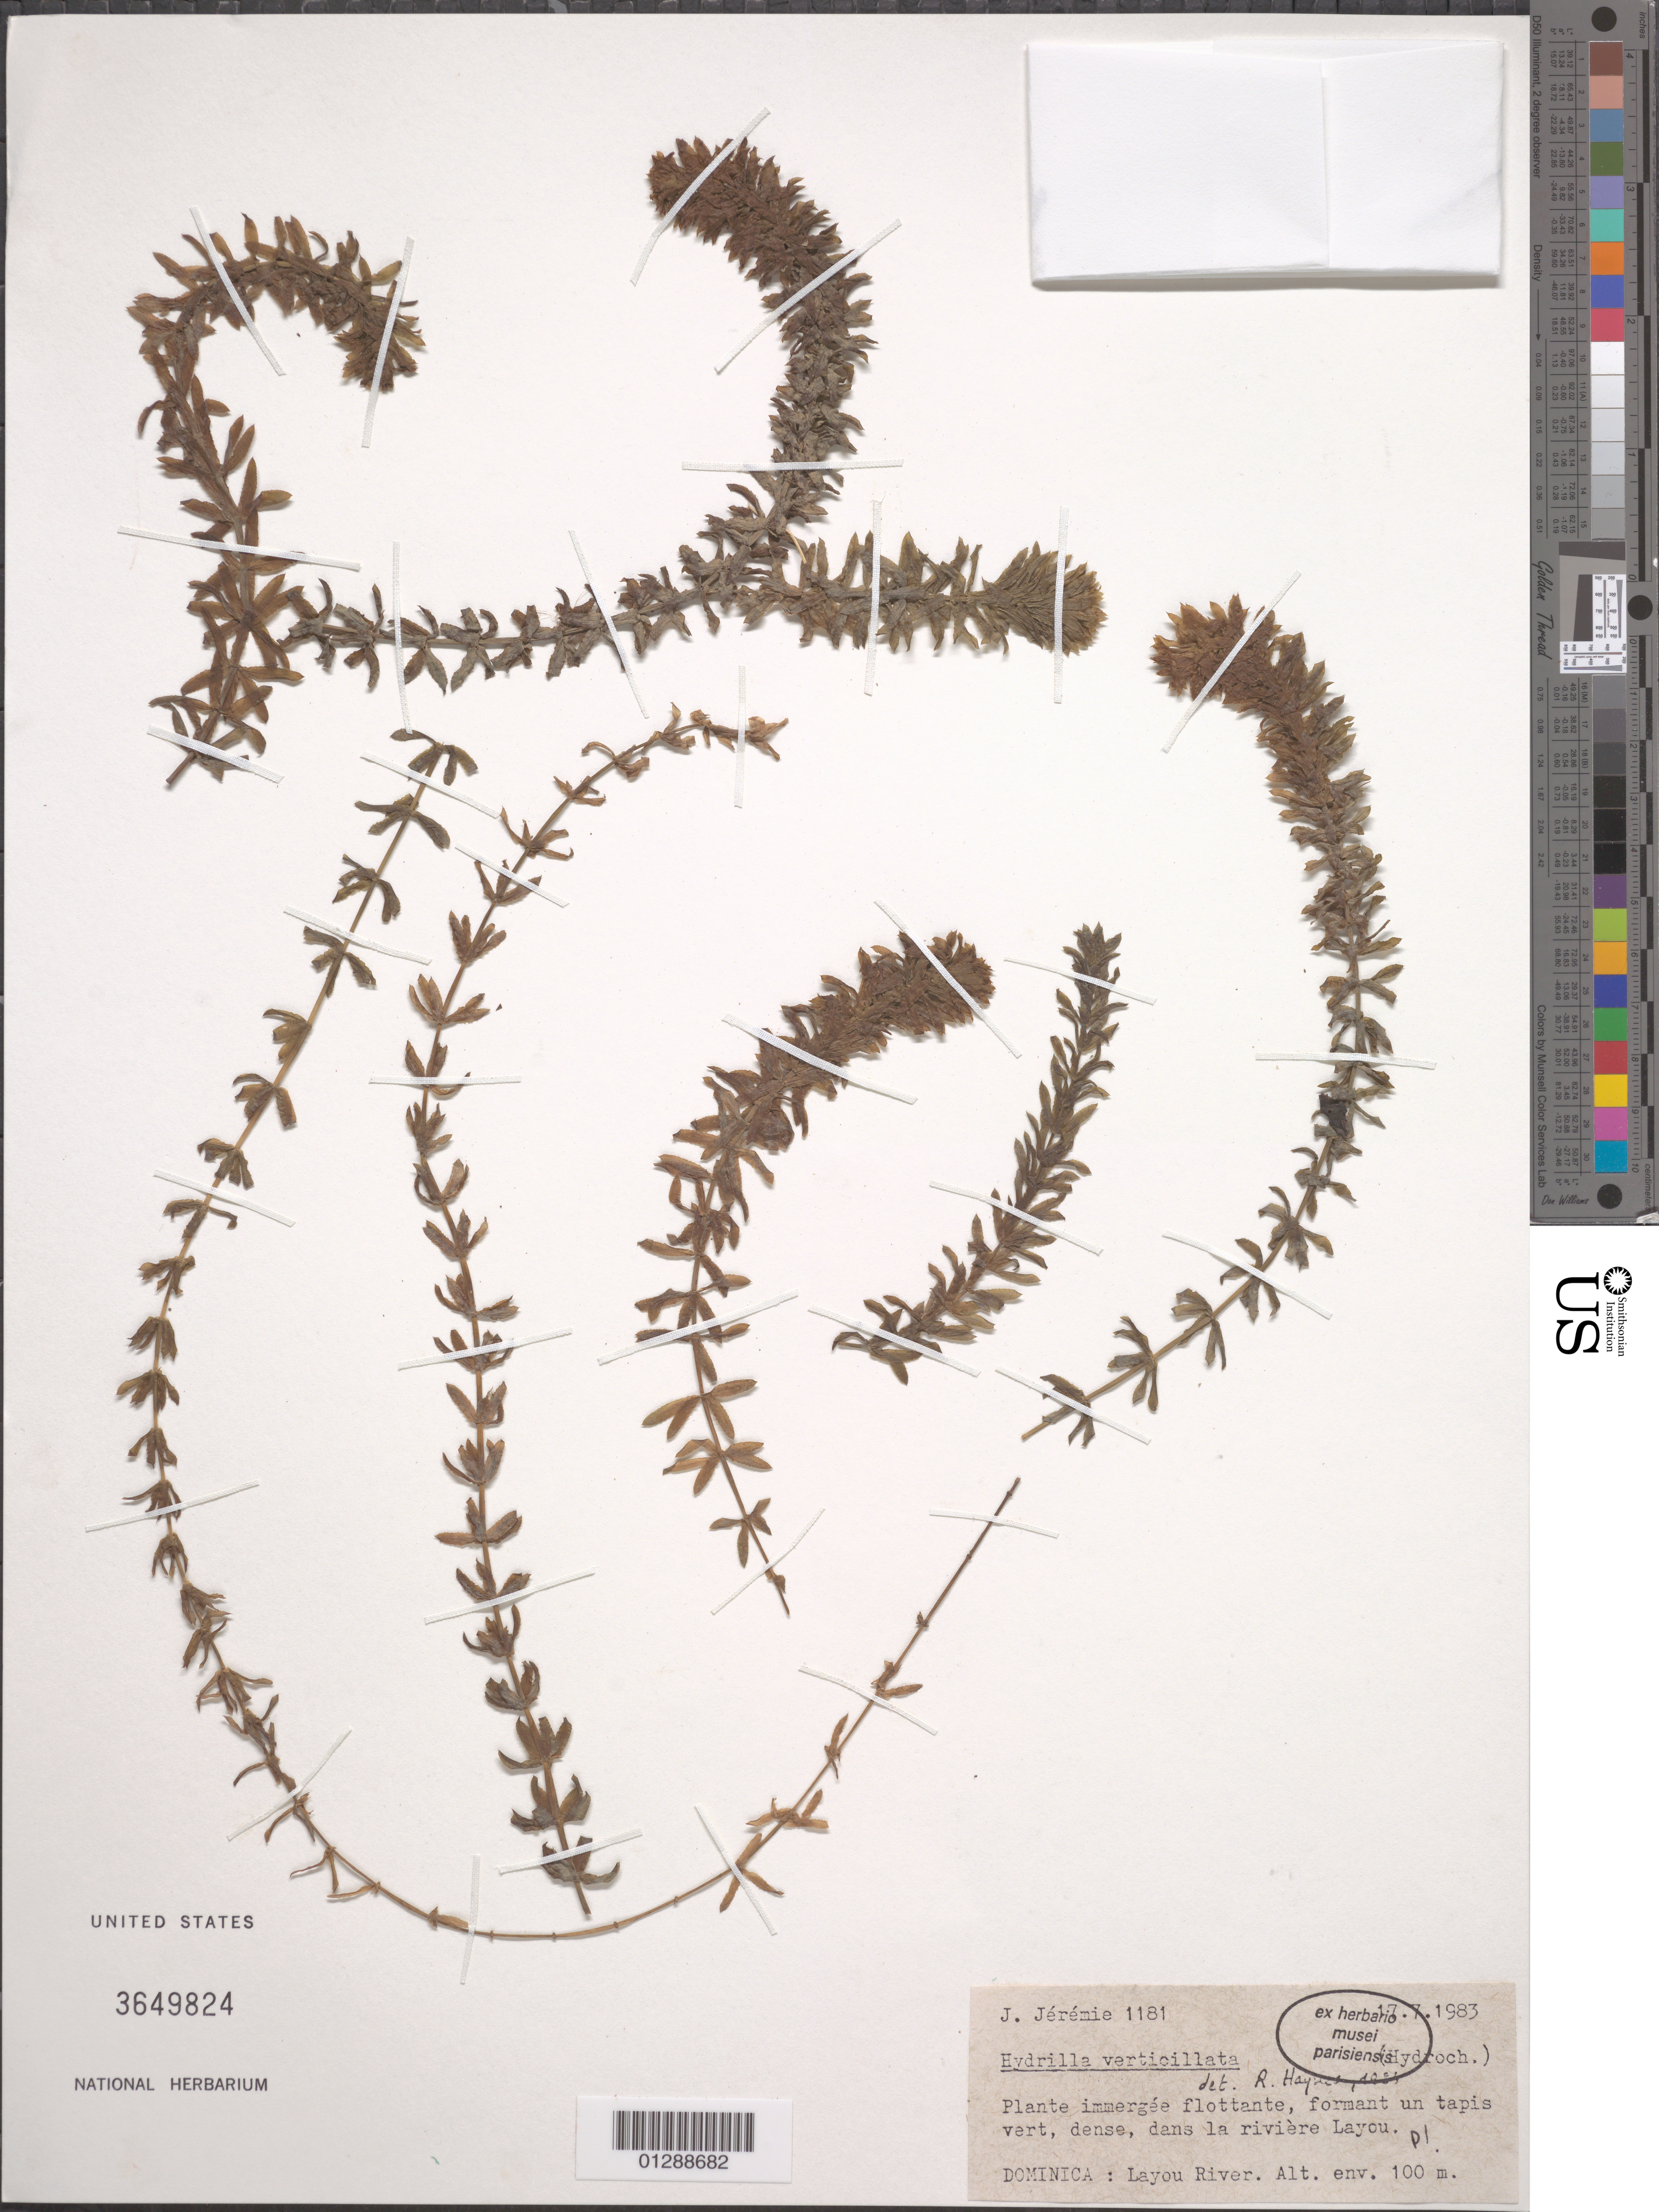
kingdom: Plantae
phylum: Tracheophyta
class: Liliopsida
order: Alismatales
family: Hydrocharitaceae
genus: Hydrilla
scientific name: Hydrilla verticillata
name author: (L. f.) Royle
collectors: J. Jérémie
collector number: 1181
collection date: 1983-07-17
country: Dominica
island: Dominica I.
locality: Layou River.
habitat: Dans la rivière.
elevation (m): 100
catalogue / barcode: US 3649824